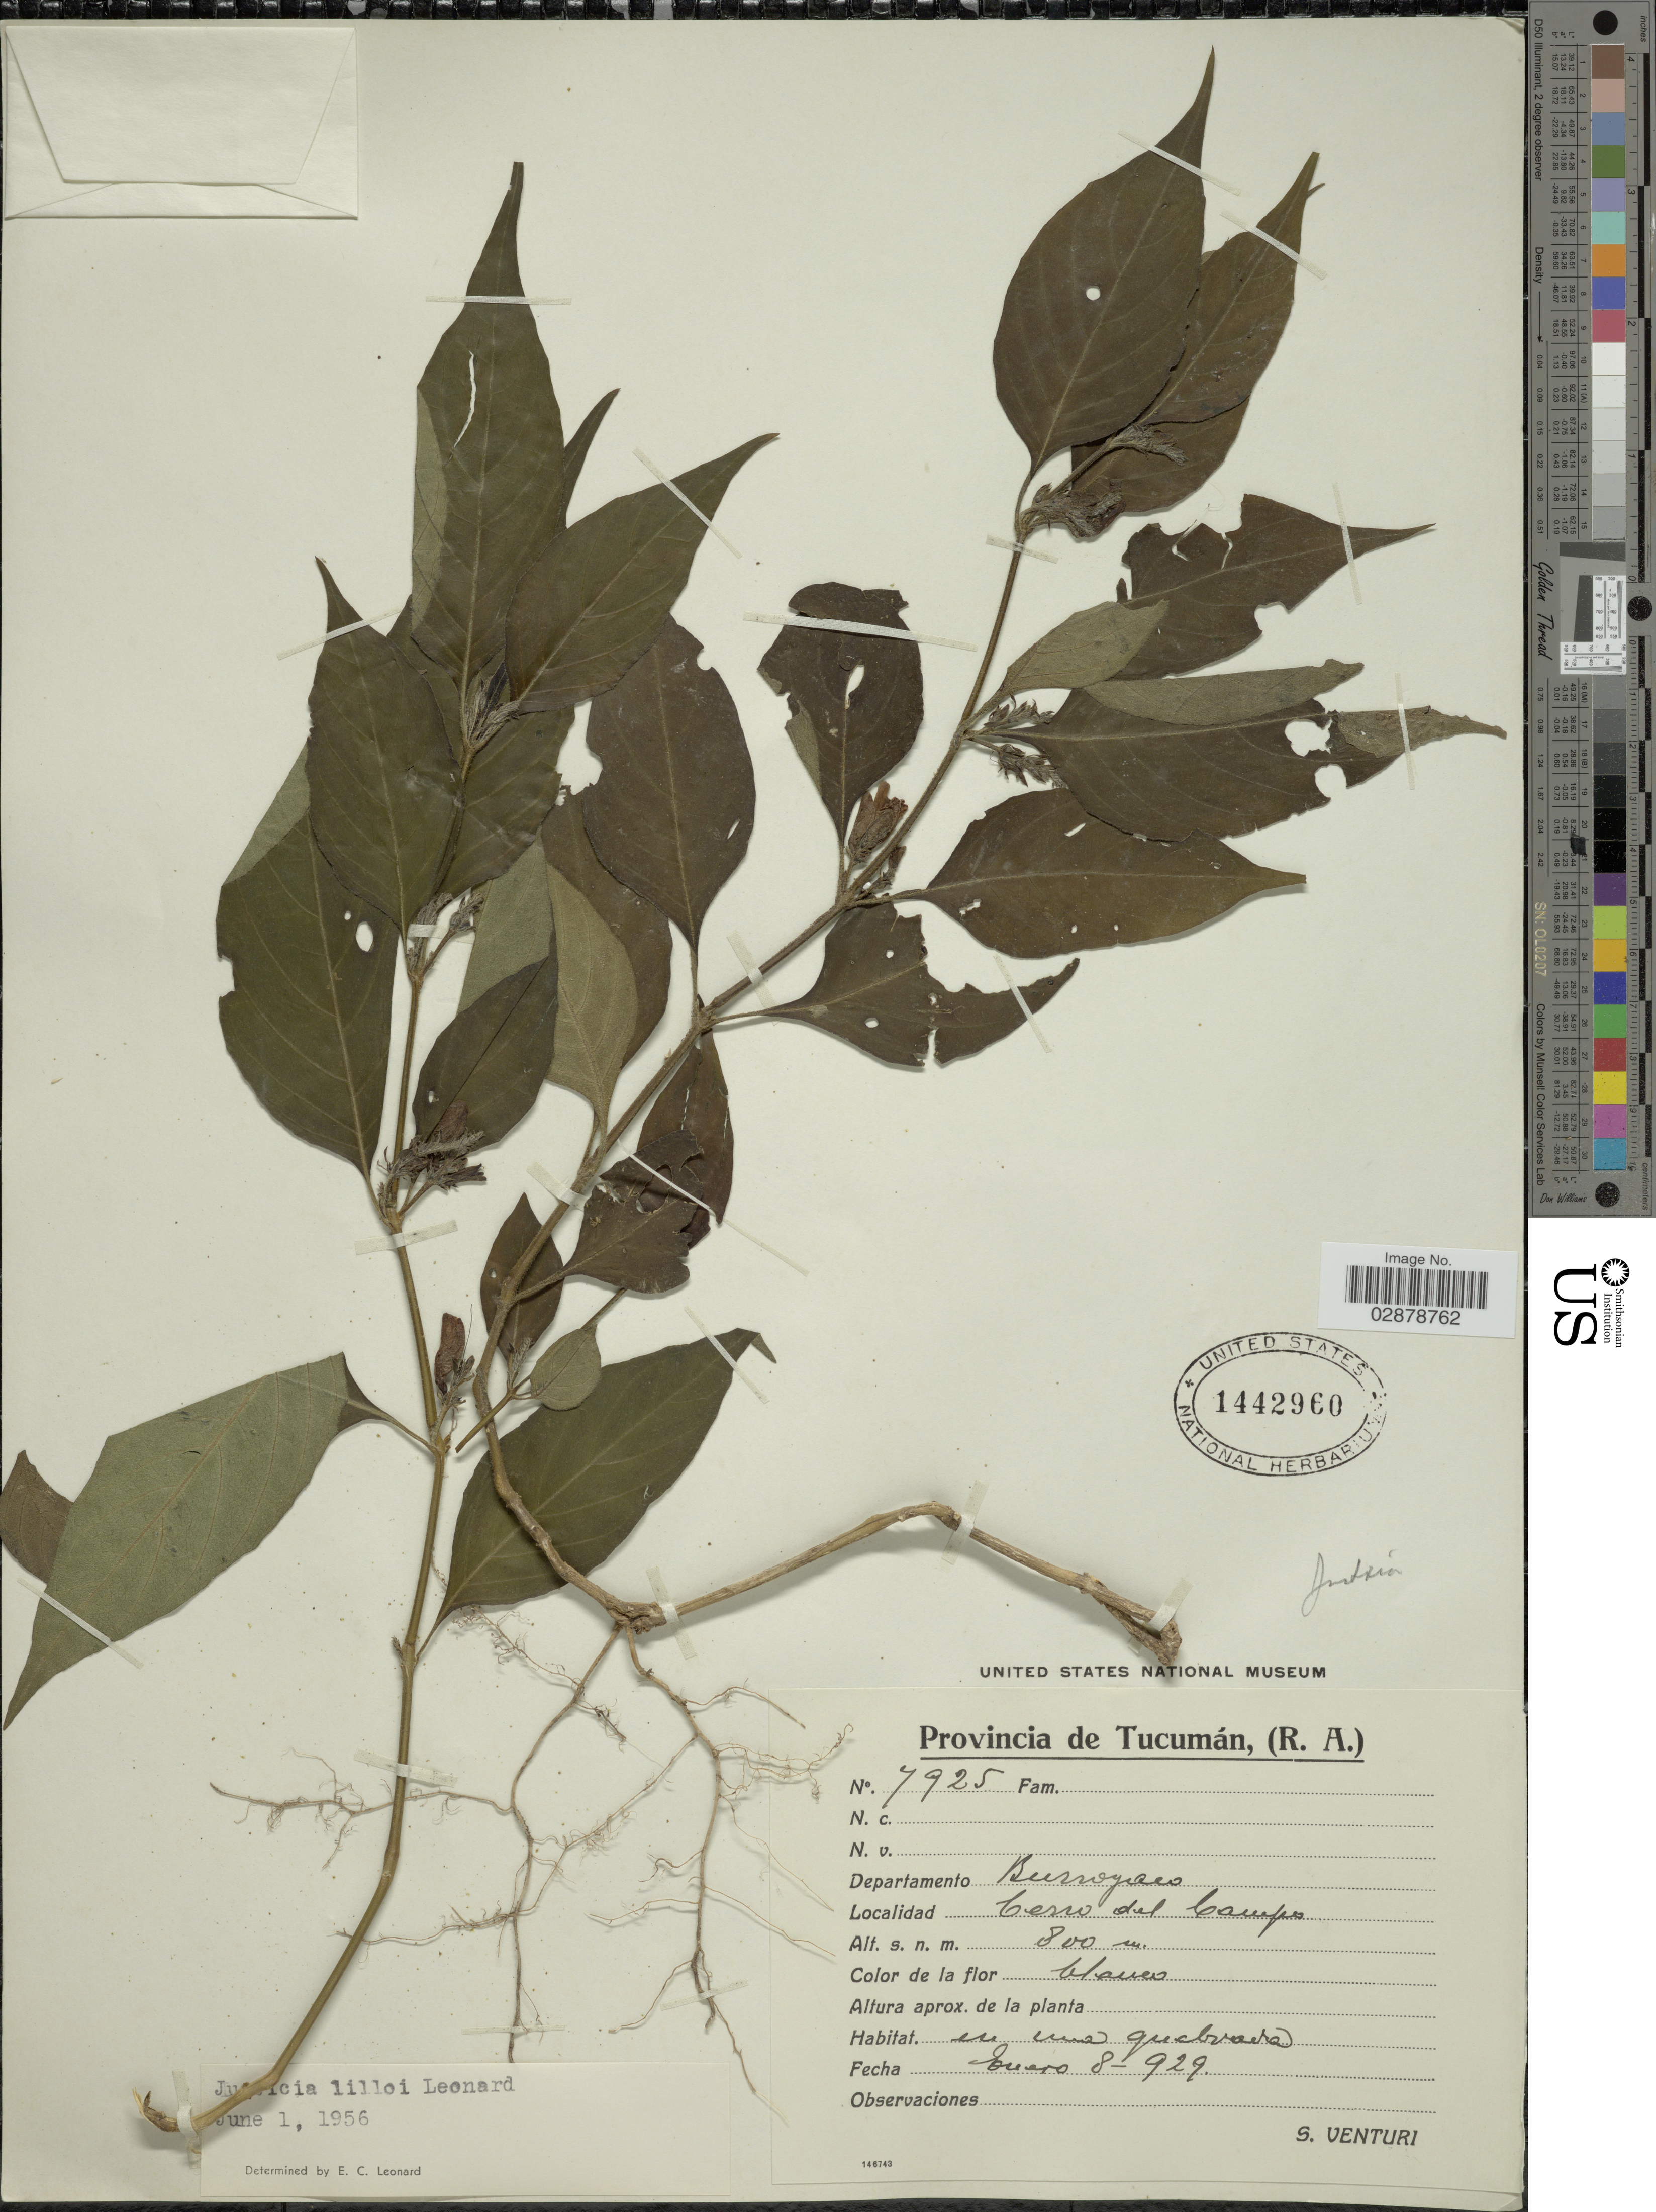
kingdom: Plantae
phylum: Tracheophyta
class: Magnoliopsida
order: Lamiales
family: Acanthaceae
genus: Justicia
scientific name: Justicia corumbensis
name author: (Lindau) Wassh. & C. Ezcurra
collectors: S. Venturi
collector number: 7925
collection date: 1929-01-08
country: Argentina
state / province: Tucuman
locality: Departamento Burroyaco. Cerro del Campo.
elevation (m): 800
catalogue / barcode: US 1442960